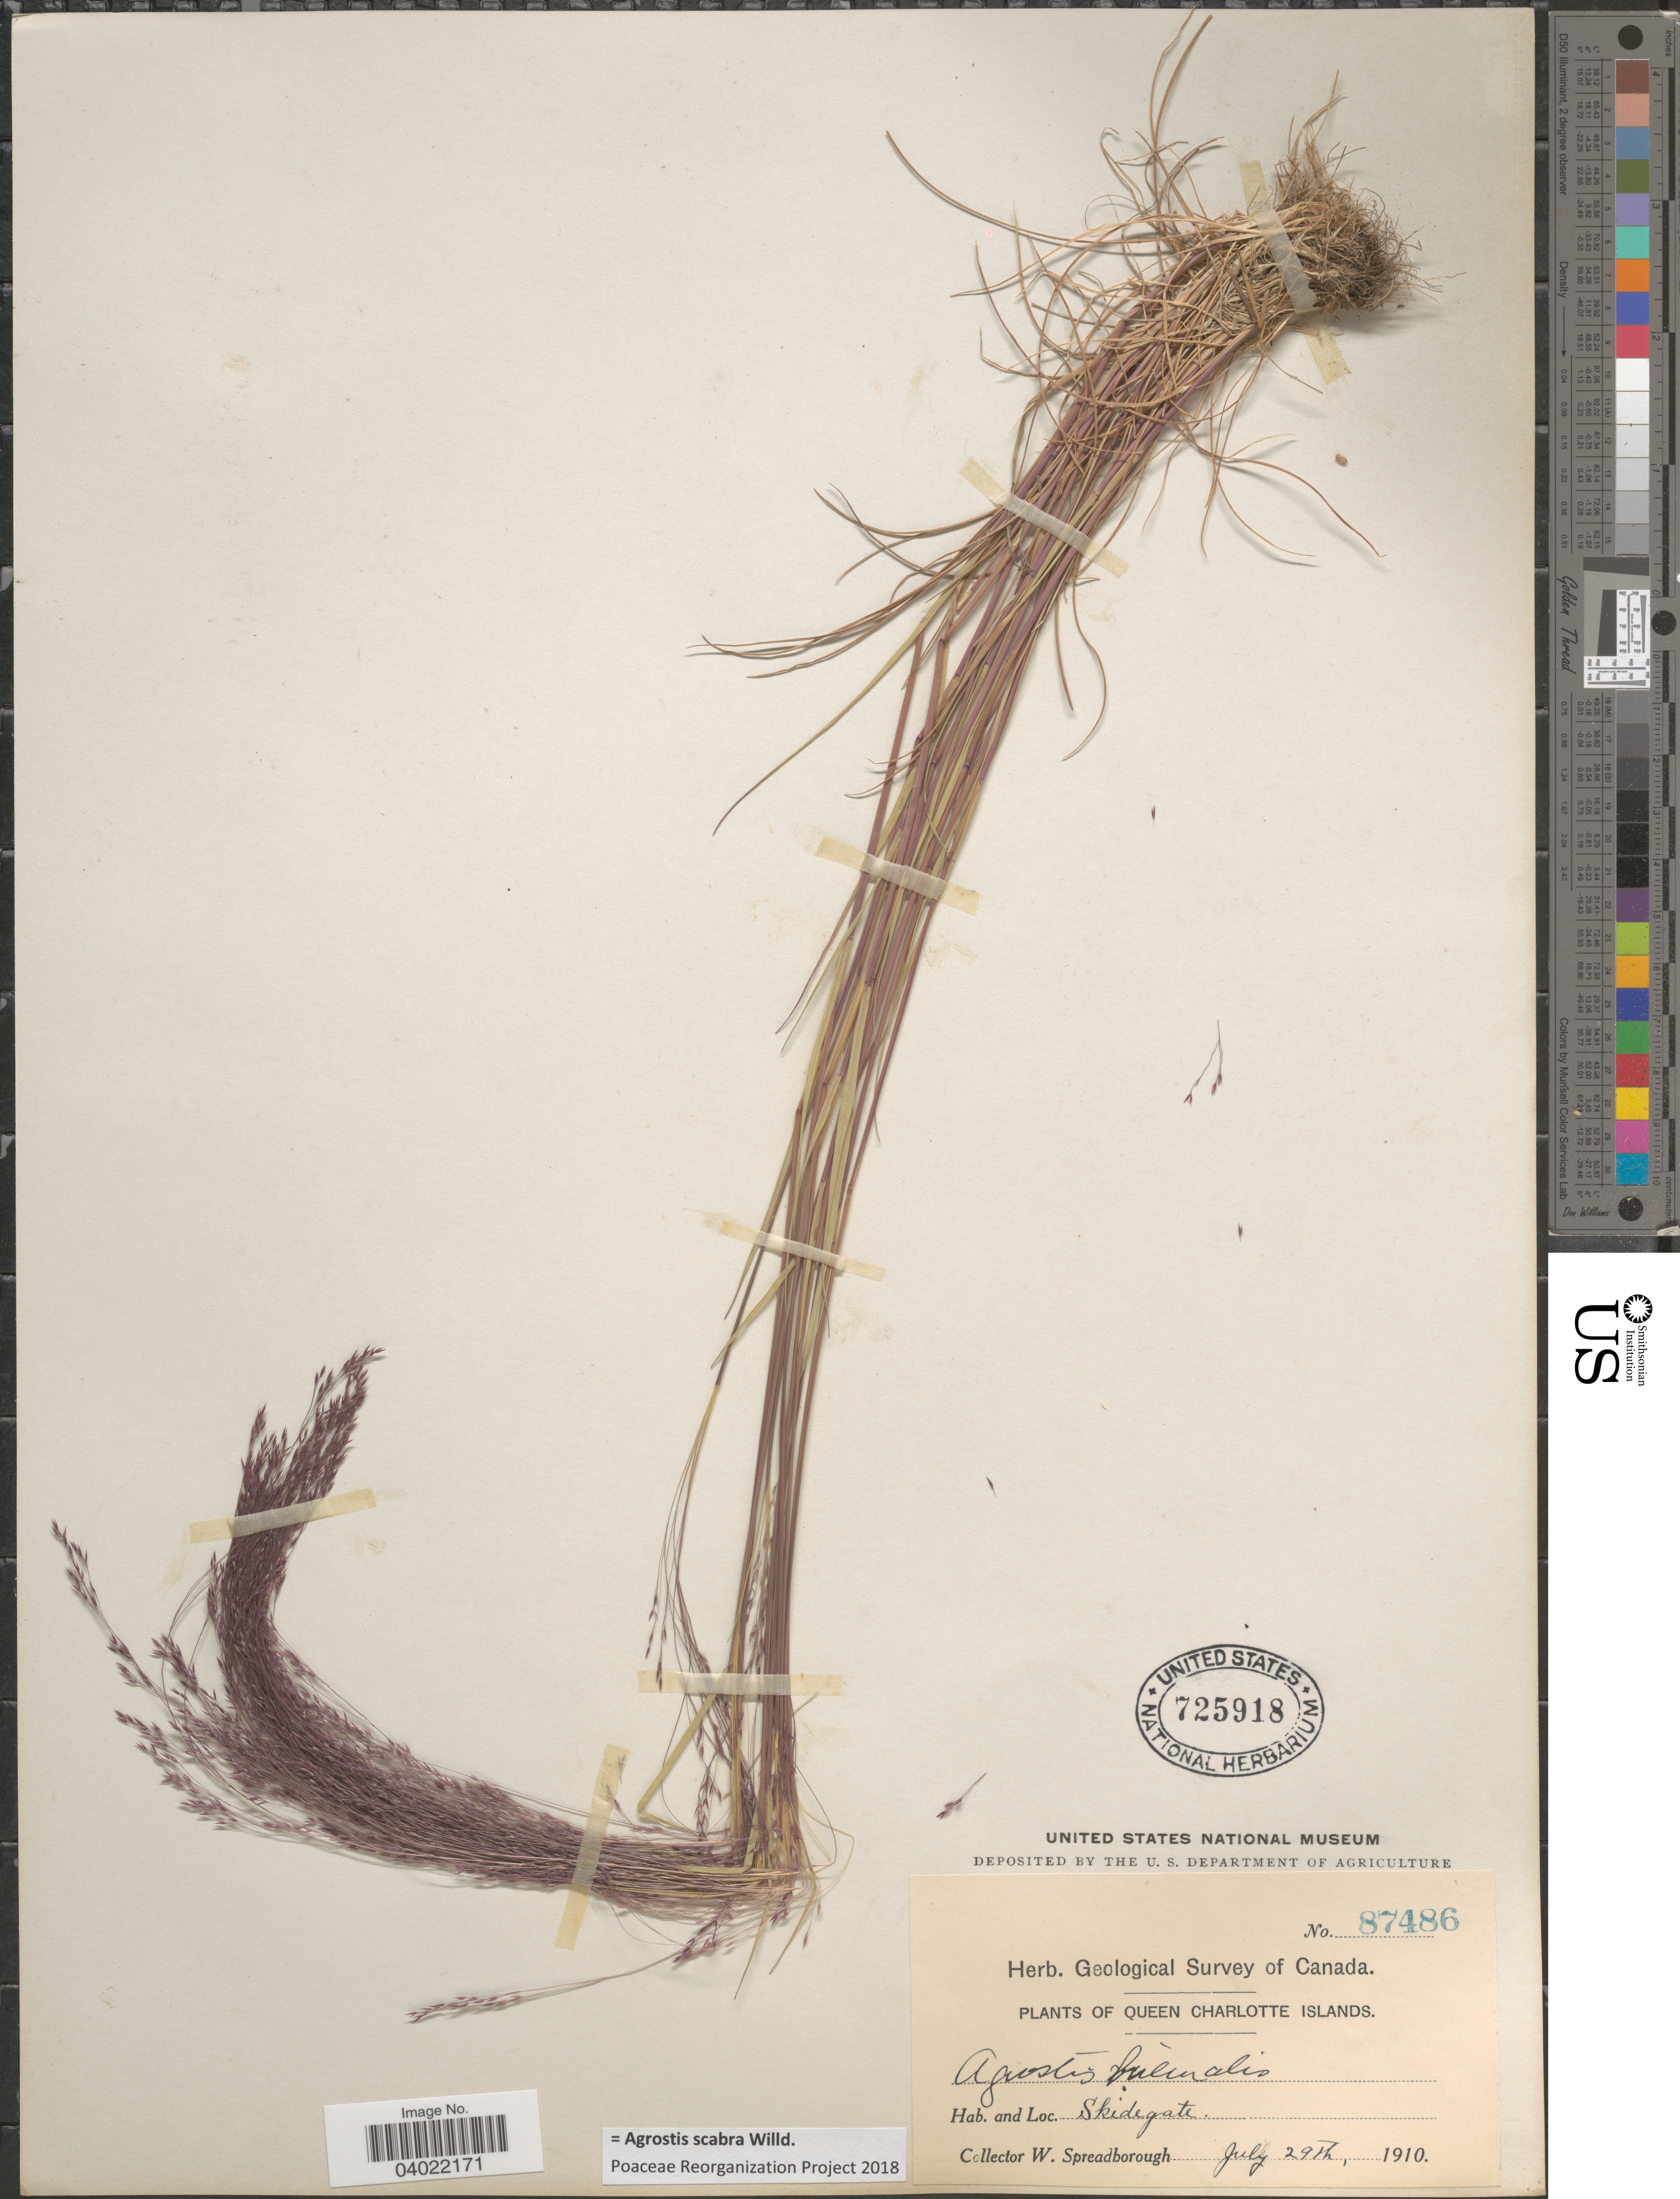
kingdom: Plantae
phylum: Tracheophyta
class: Liliopsida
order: Poales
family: Poaceae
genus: Agrostis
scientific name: Agrostis scabra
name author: Willd.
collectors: W. Spreadborough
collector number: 87486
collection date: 1910-07-29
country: Canada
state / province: British Columbia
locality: Queens Charlotte Islands. Skidegate.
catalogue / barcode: US 725918